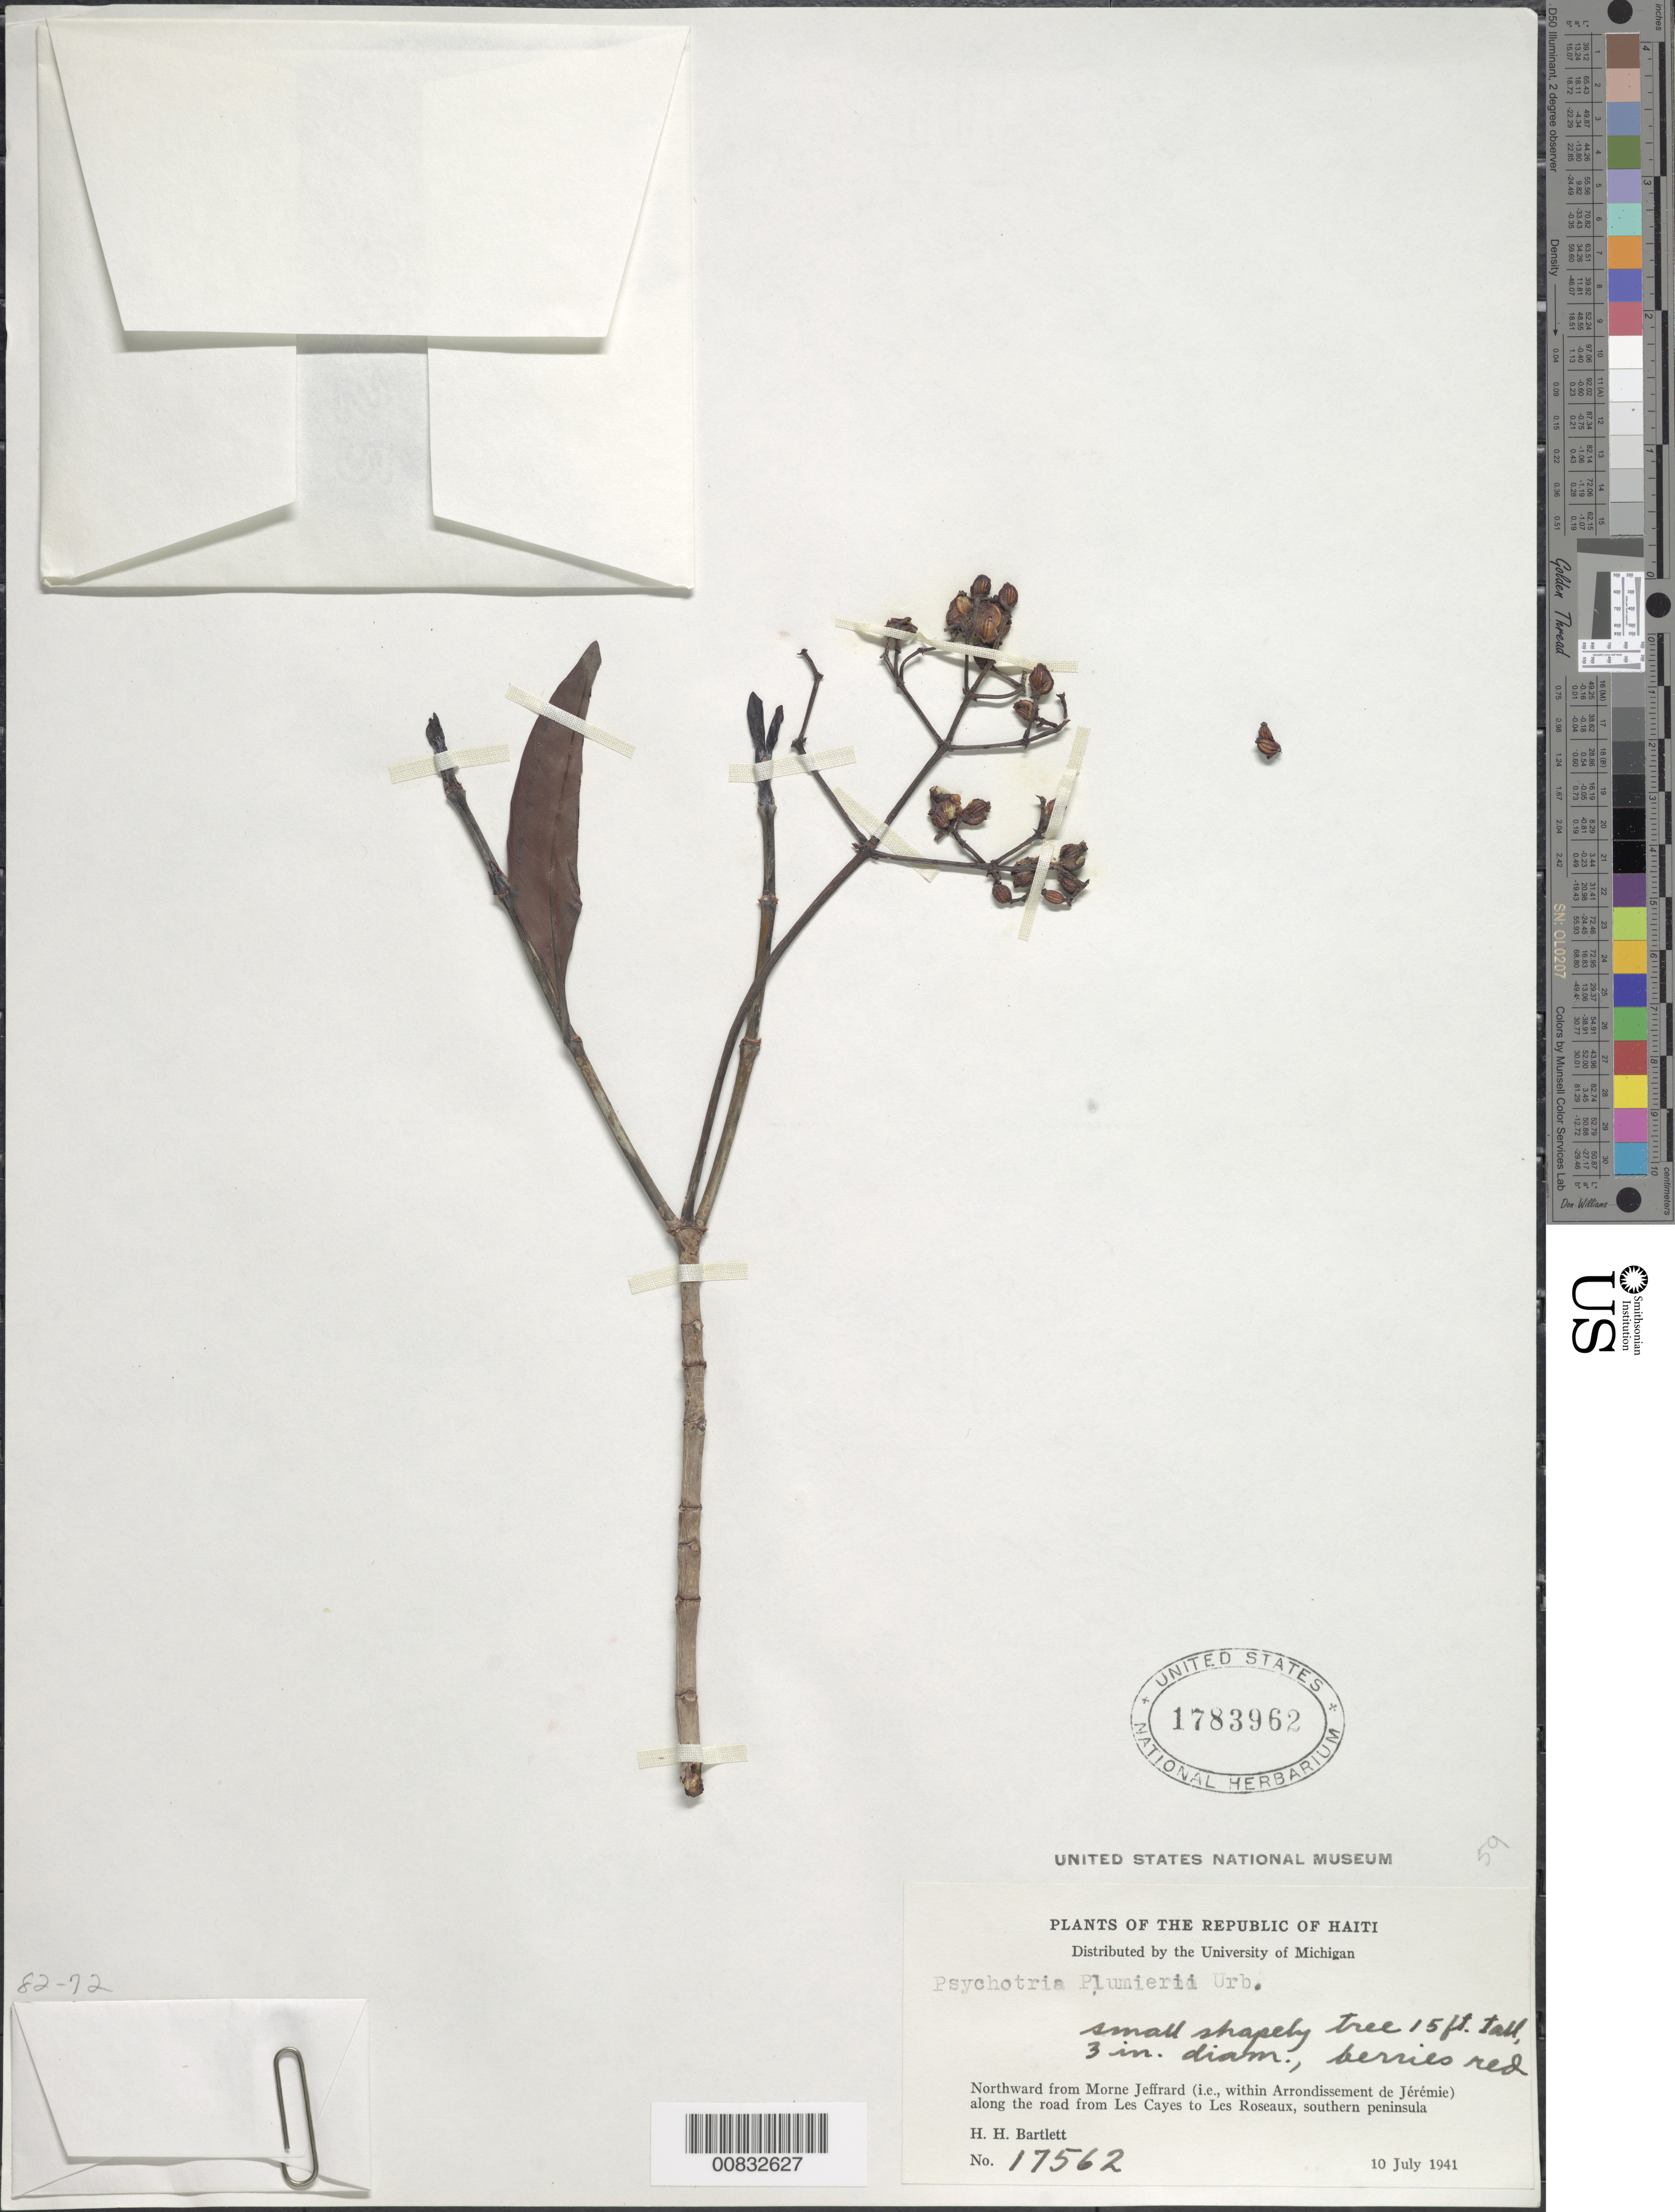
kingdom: Plantae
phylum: Tracheophyta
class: Magnoliopsida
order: Gentianales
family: Rubiaceae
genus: Psychotria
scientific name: Psychotria plumieri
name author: Urb.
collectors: H. H. Bartlett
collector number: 17562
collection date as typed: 10 Jul 1941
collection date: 1941-07-10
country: Haiti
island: Hispaniola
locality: Northward from Morne Jeffrard (ie. within Arrondissement de Jérémie) along the road from Les Cayes to Les Roseaux, southern peninsula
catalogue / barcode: US 1783962